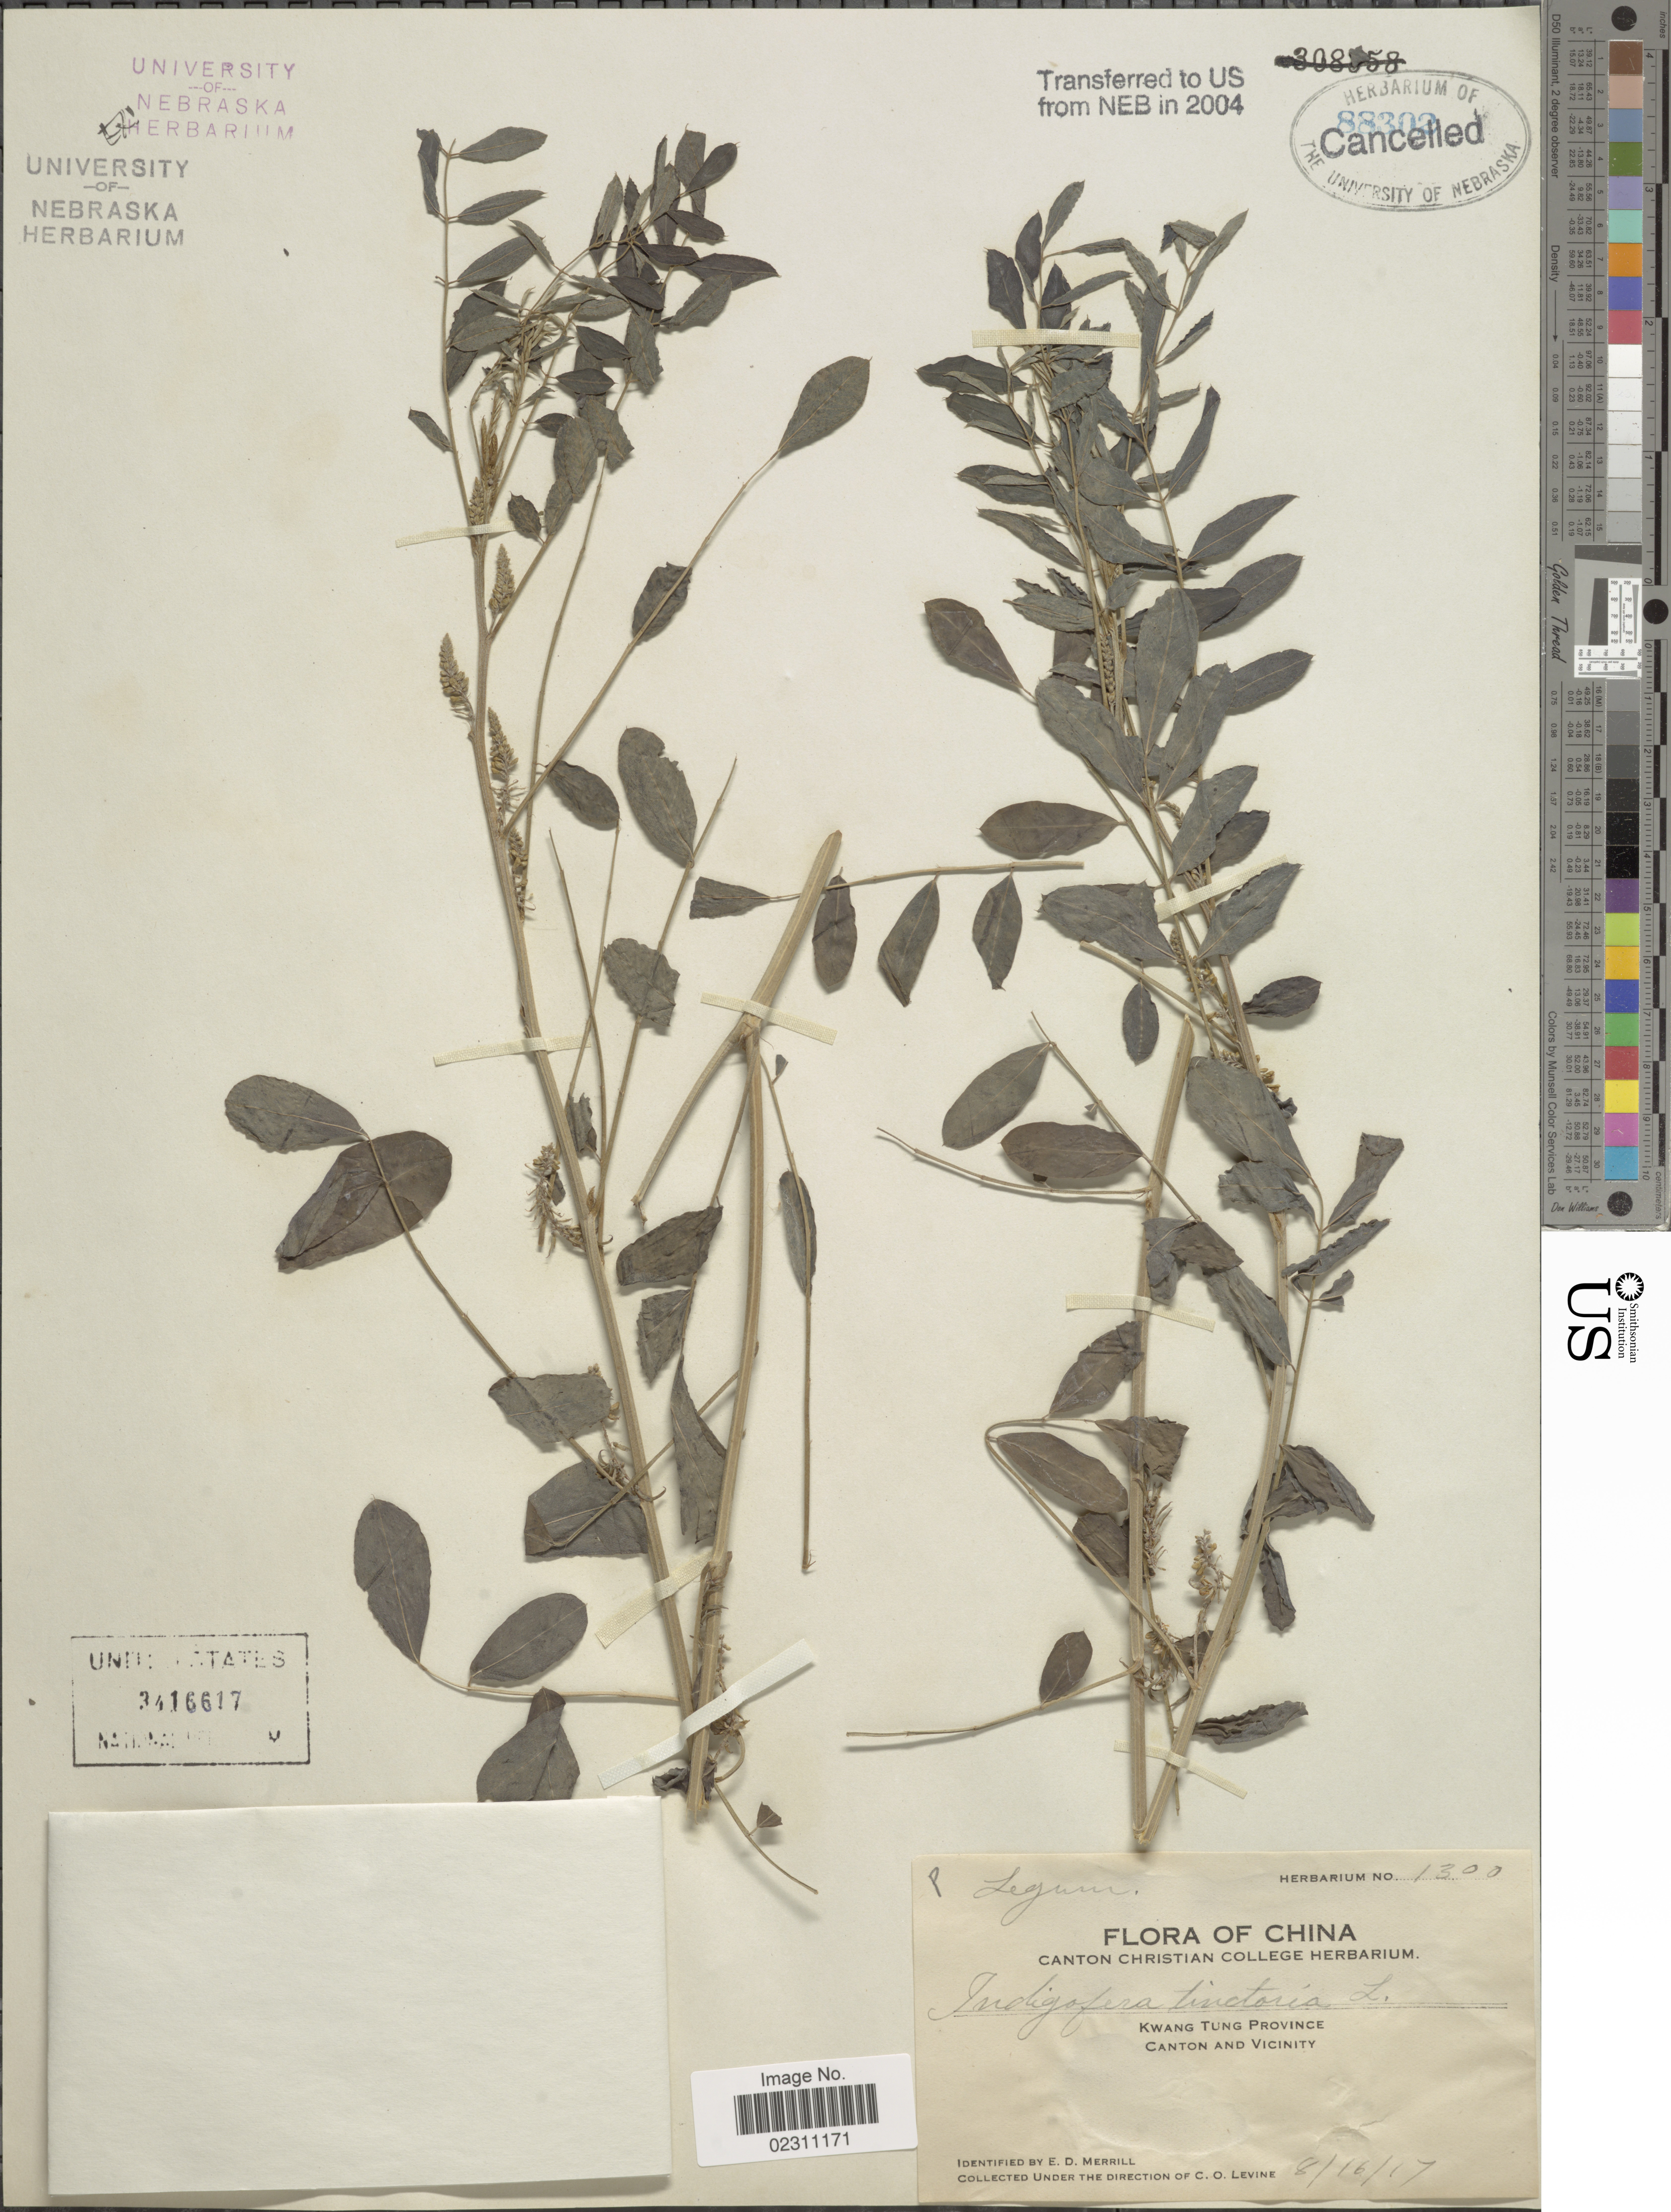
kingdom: Plantae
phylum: Tracheophyta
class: Magnoliopsida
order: Fabales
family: Fabaceae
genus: Indigofera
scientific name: Indigofera tinctoria sensu Naves non L.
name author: Naves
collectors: C. O. Levine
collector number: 1300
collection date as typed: Transcribed d/m/y: 16/8/17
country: China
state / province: Guangdong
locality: Kwang Tung Province. Canton and Vicinity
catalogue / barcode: US 3416617